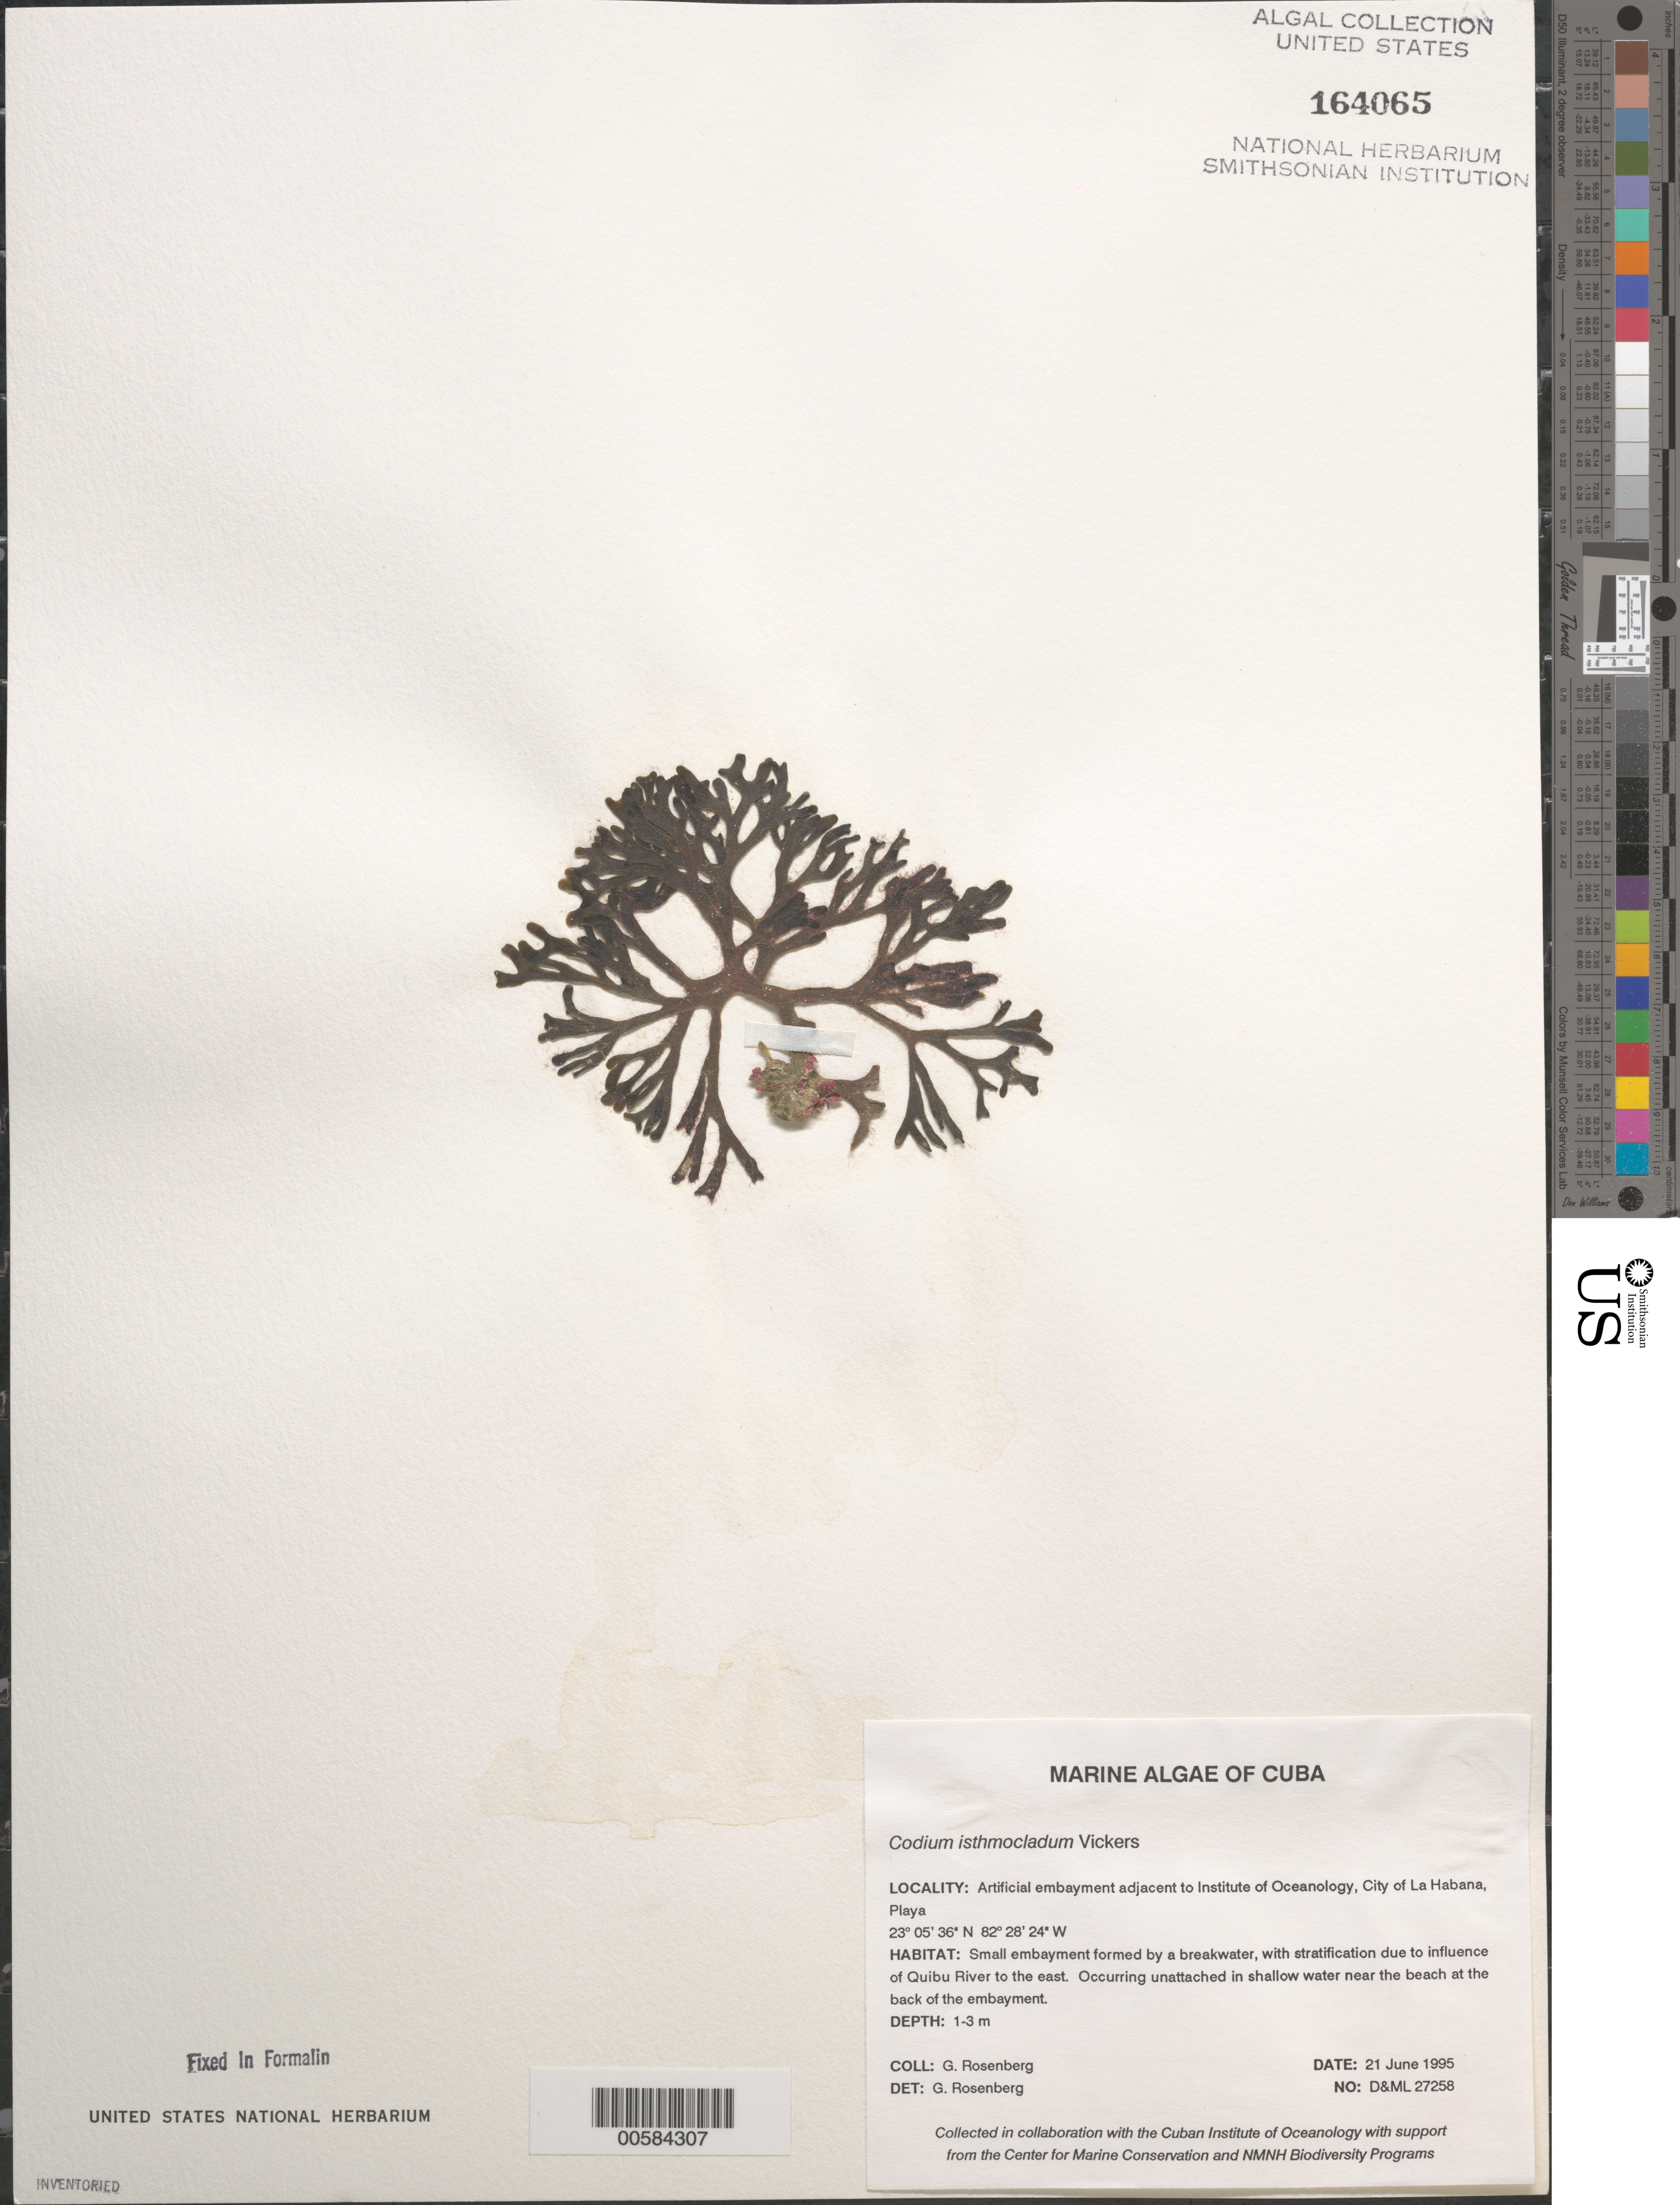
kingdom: Plantae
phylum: Chlorophyta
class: Ulvophyceae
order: Bryopsidales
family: Codiaceae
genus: Codium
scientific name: Codium isthmocladum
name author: Vickers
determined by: Rosenberg, G.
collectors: G. Rosenberg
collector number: D&ML 27258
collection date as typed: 21 Jun 1995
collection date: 1995-06-21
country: Cuba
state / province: La Habana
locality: La habana, by institute of oceanology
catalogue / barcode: US 164065